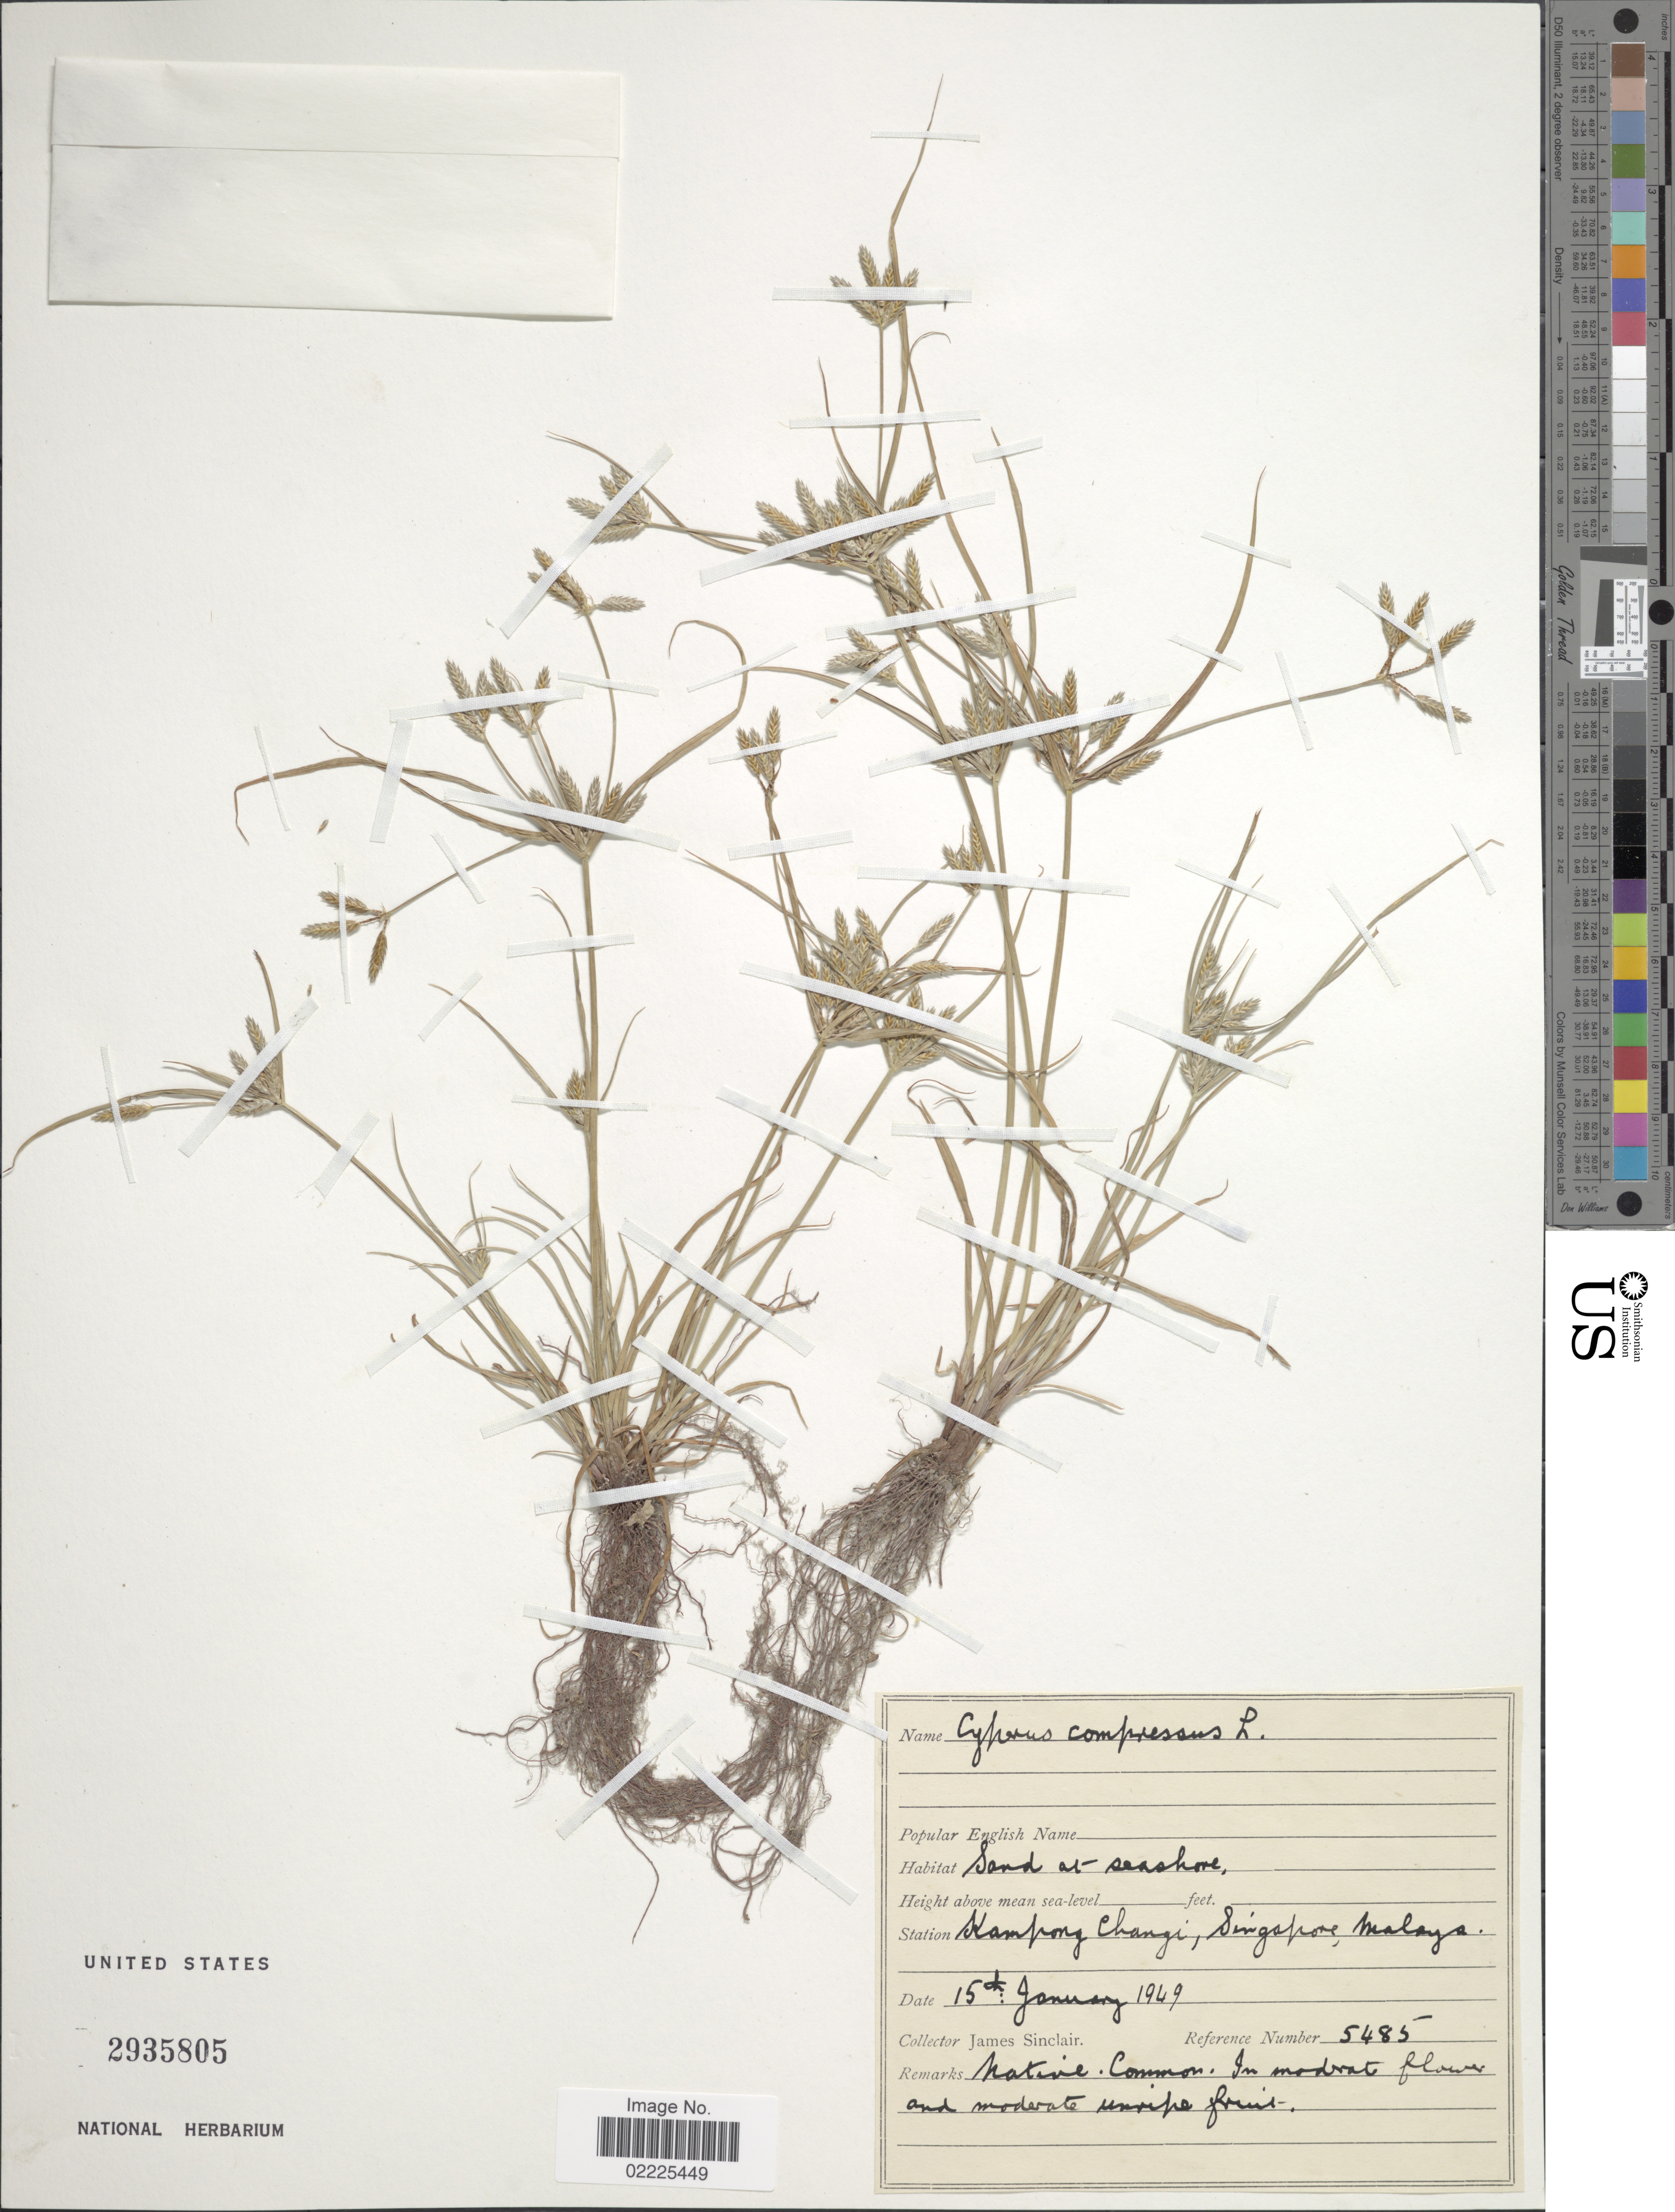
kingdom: Plantae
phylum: Tracheophyta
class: Liliopsida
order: Poales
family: Cyperaceae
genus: Cyperus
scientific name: Cyperus compressus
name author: L.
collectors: J. Sinclair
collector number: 5485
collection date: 1949-01-15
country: Singapore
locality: Kampong Changi, Malaya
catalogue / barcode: US 2935805